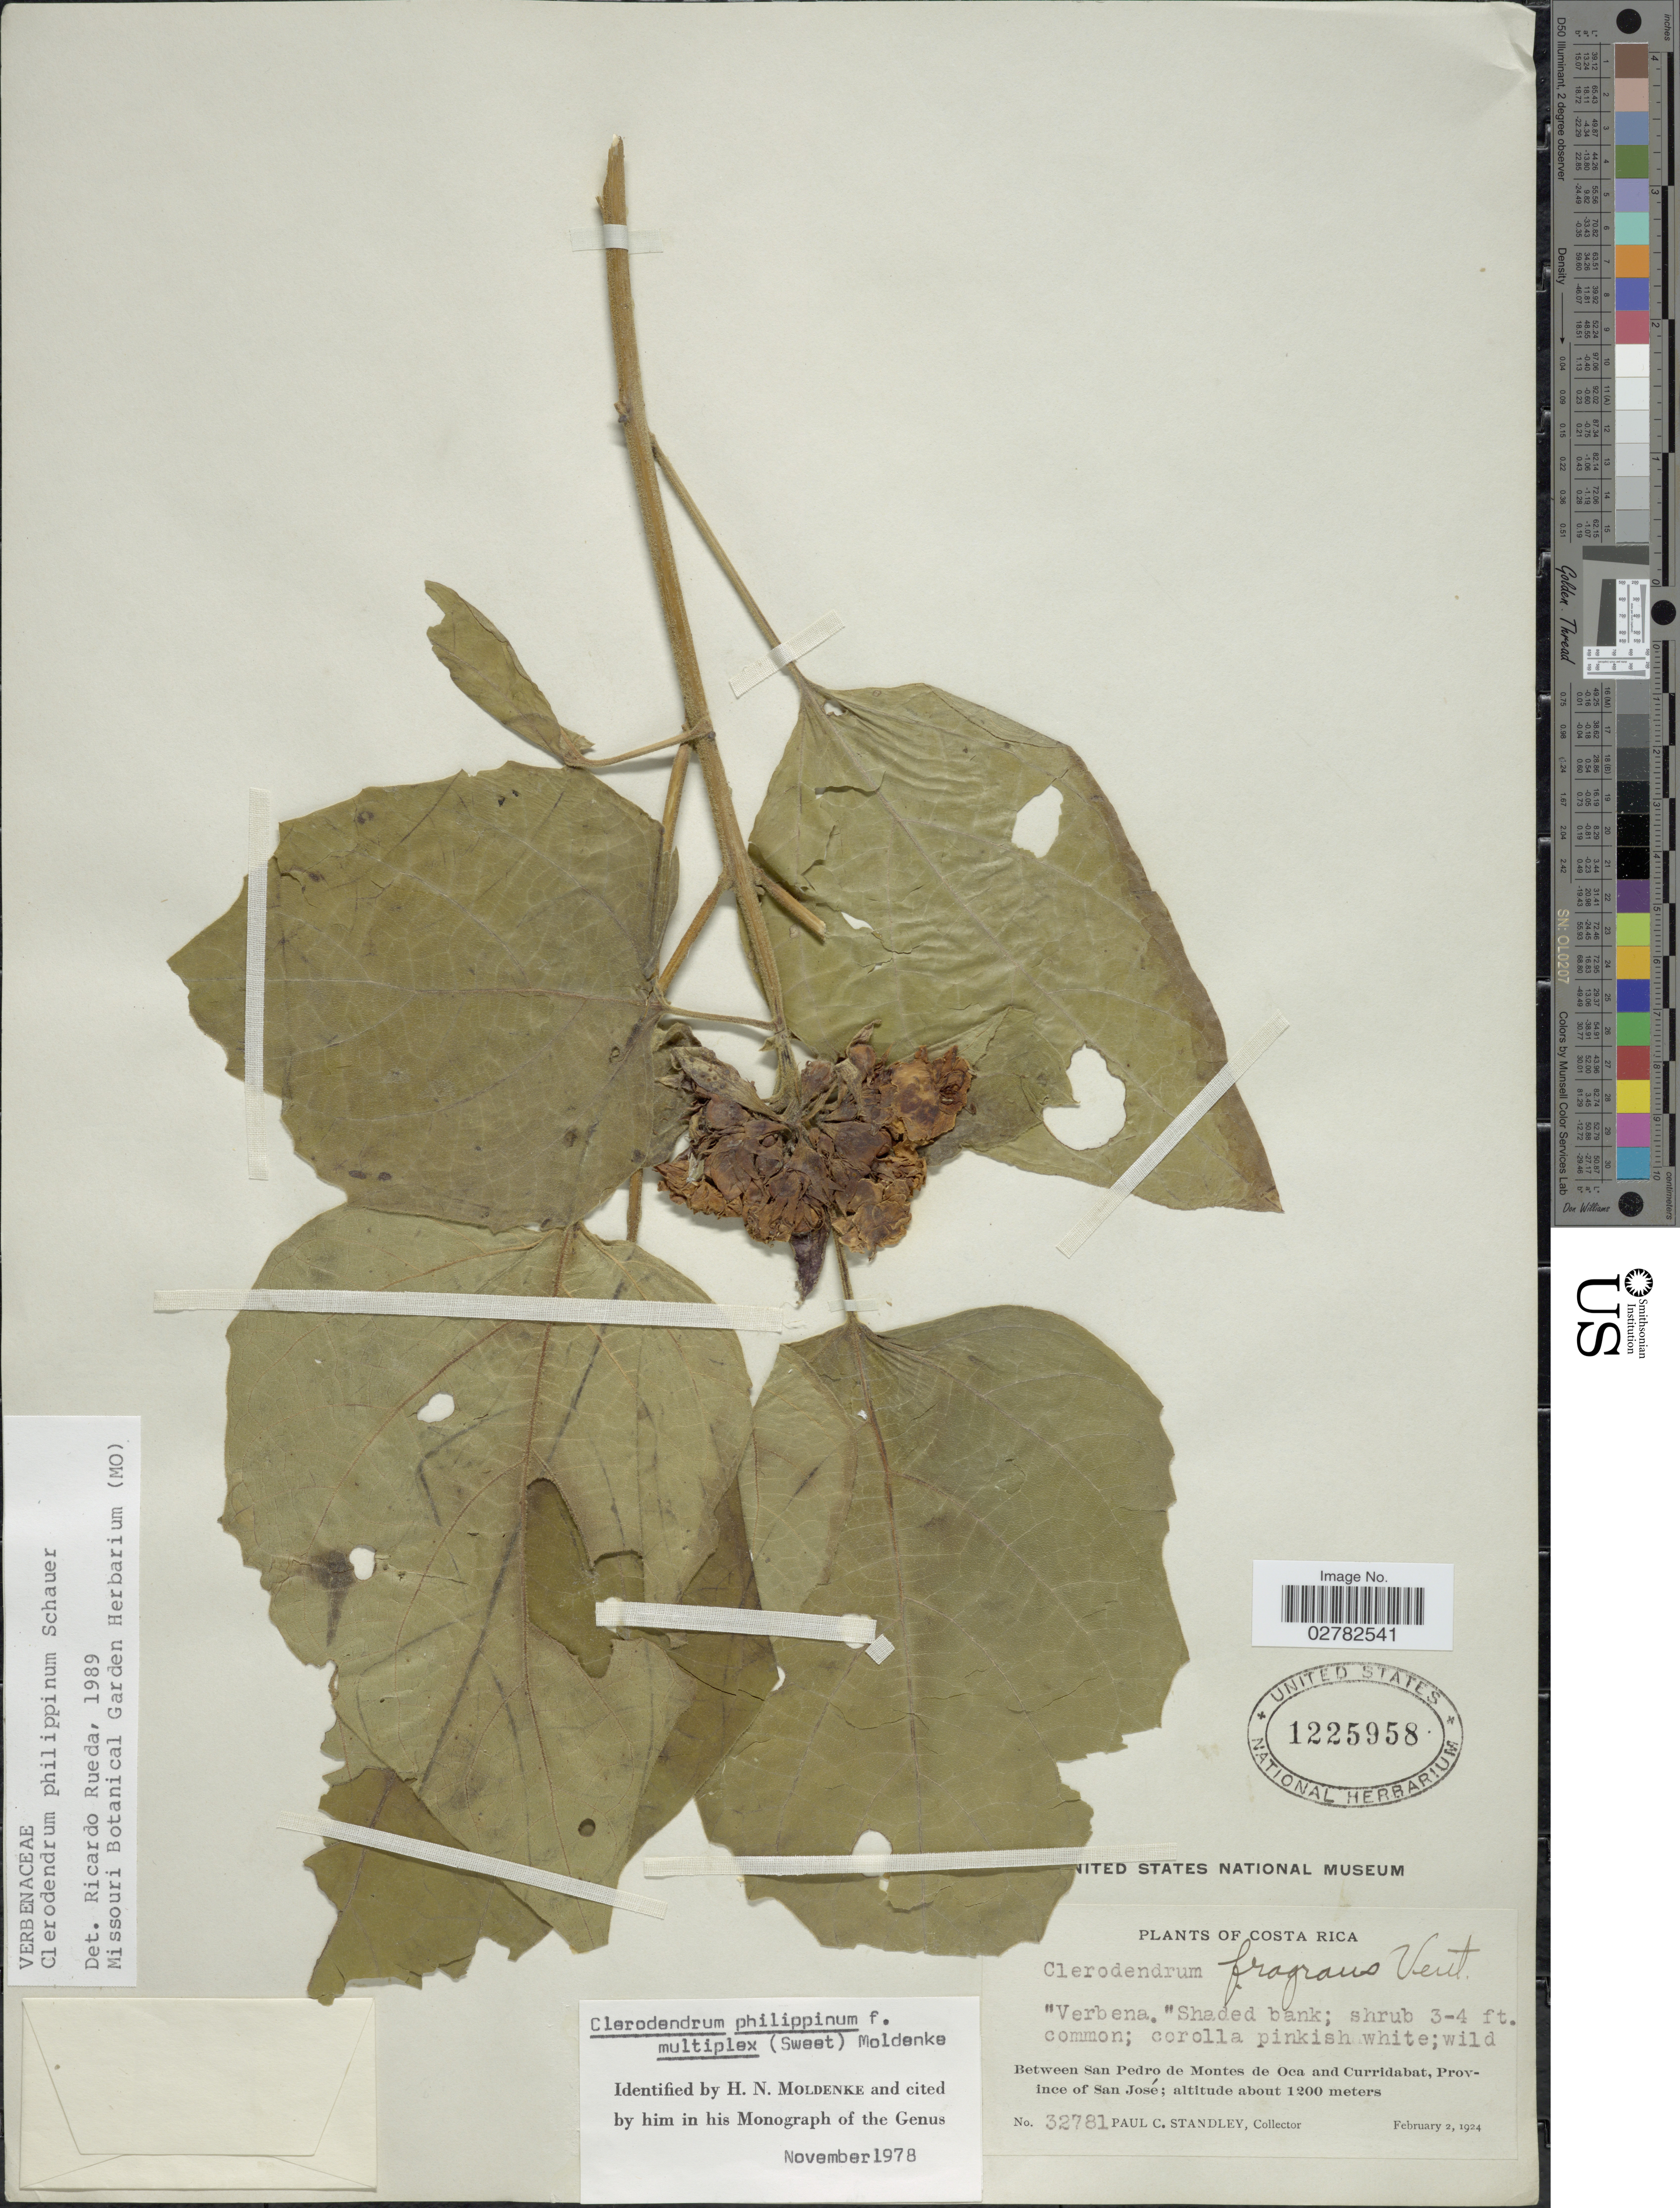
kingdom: Plantae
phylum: Tracheophyta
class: Magnoliopsida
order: Lamiales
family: Lamiaceae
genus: Clerodendrum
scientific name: Clerodendrum philippinum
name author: Schauer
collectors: P. C. Standley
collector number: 32781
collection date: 1924-02-02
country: Costa Rica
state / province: San José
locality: Between San Pedro de Montes de Oca and Curridabat.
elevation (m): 1200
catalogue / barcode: US 1225958